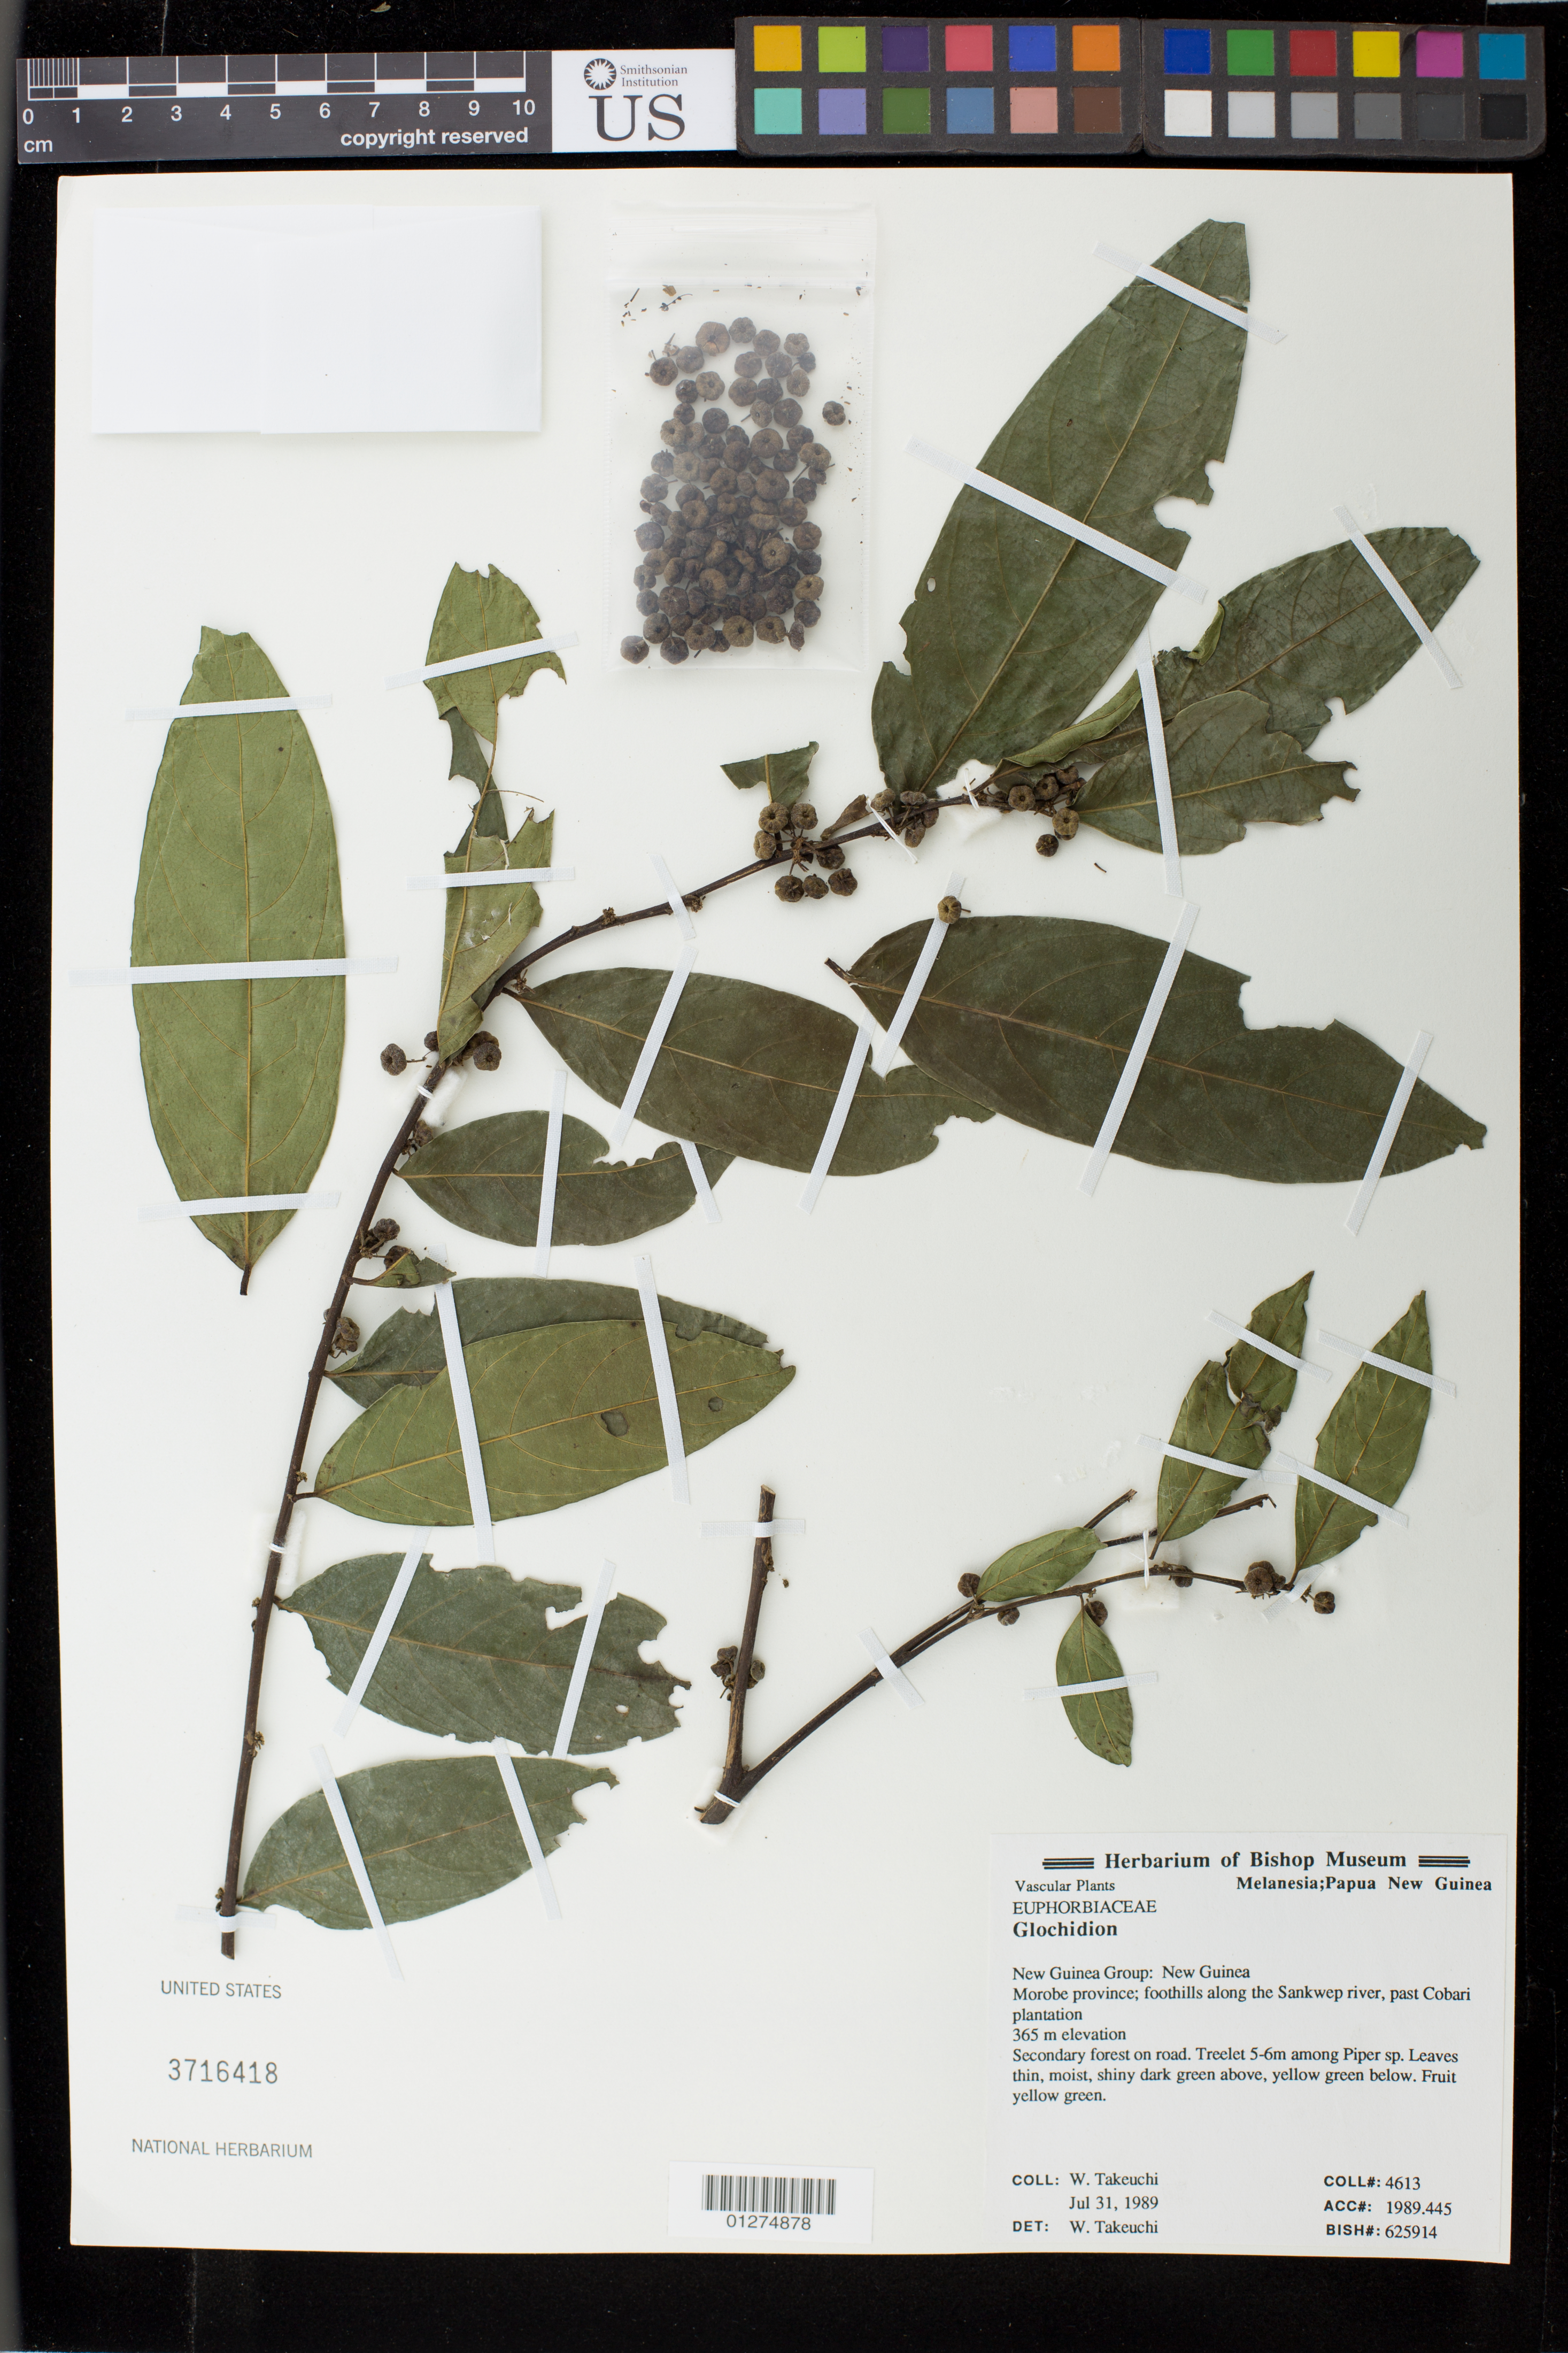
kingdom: Plantae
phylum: Tracheophyta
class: Magnoliopsida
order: Malpighiales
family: Phyllanthaceae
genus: Glochidion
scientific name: Glochidion sp.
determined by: Takeuchi, W.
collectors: W. N. Takeuchi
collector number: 4613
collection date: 1989-07-31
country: Papua New Guinea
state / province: Morobe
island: New Guinea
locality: Foothills along the Sankwep river, past Cobari plantation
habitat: secondary forest on road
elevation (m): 365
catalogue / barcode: US 3716418